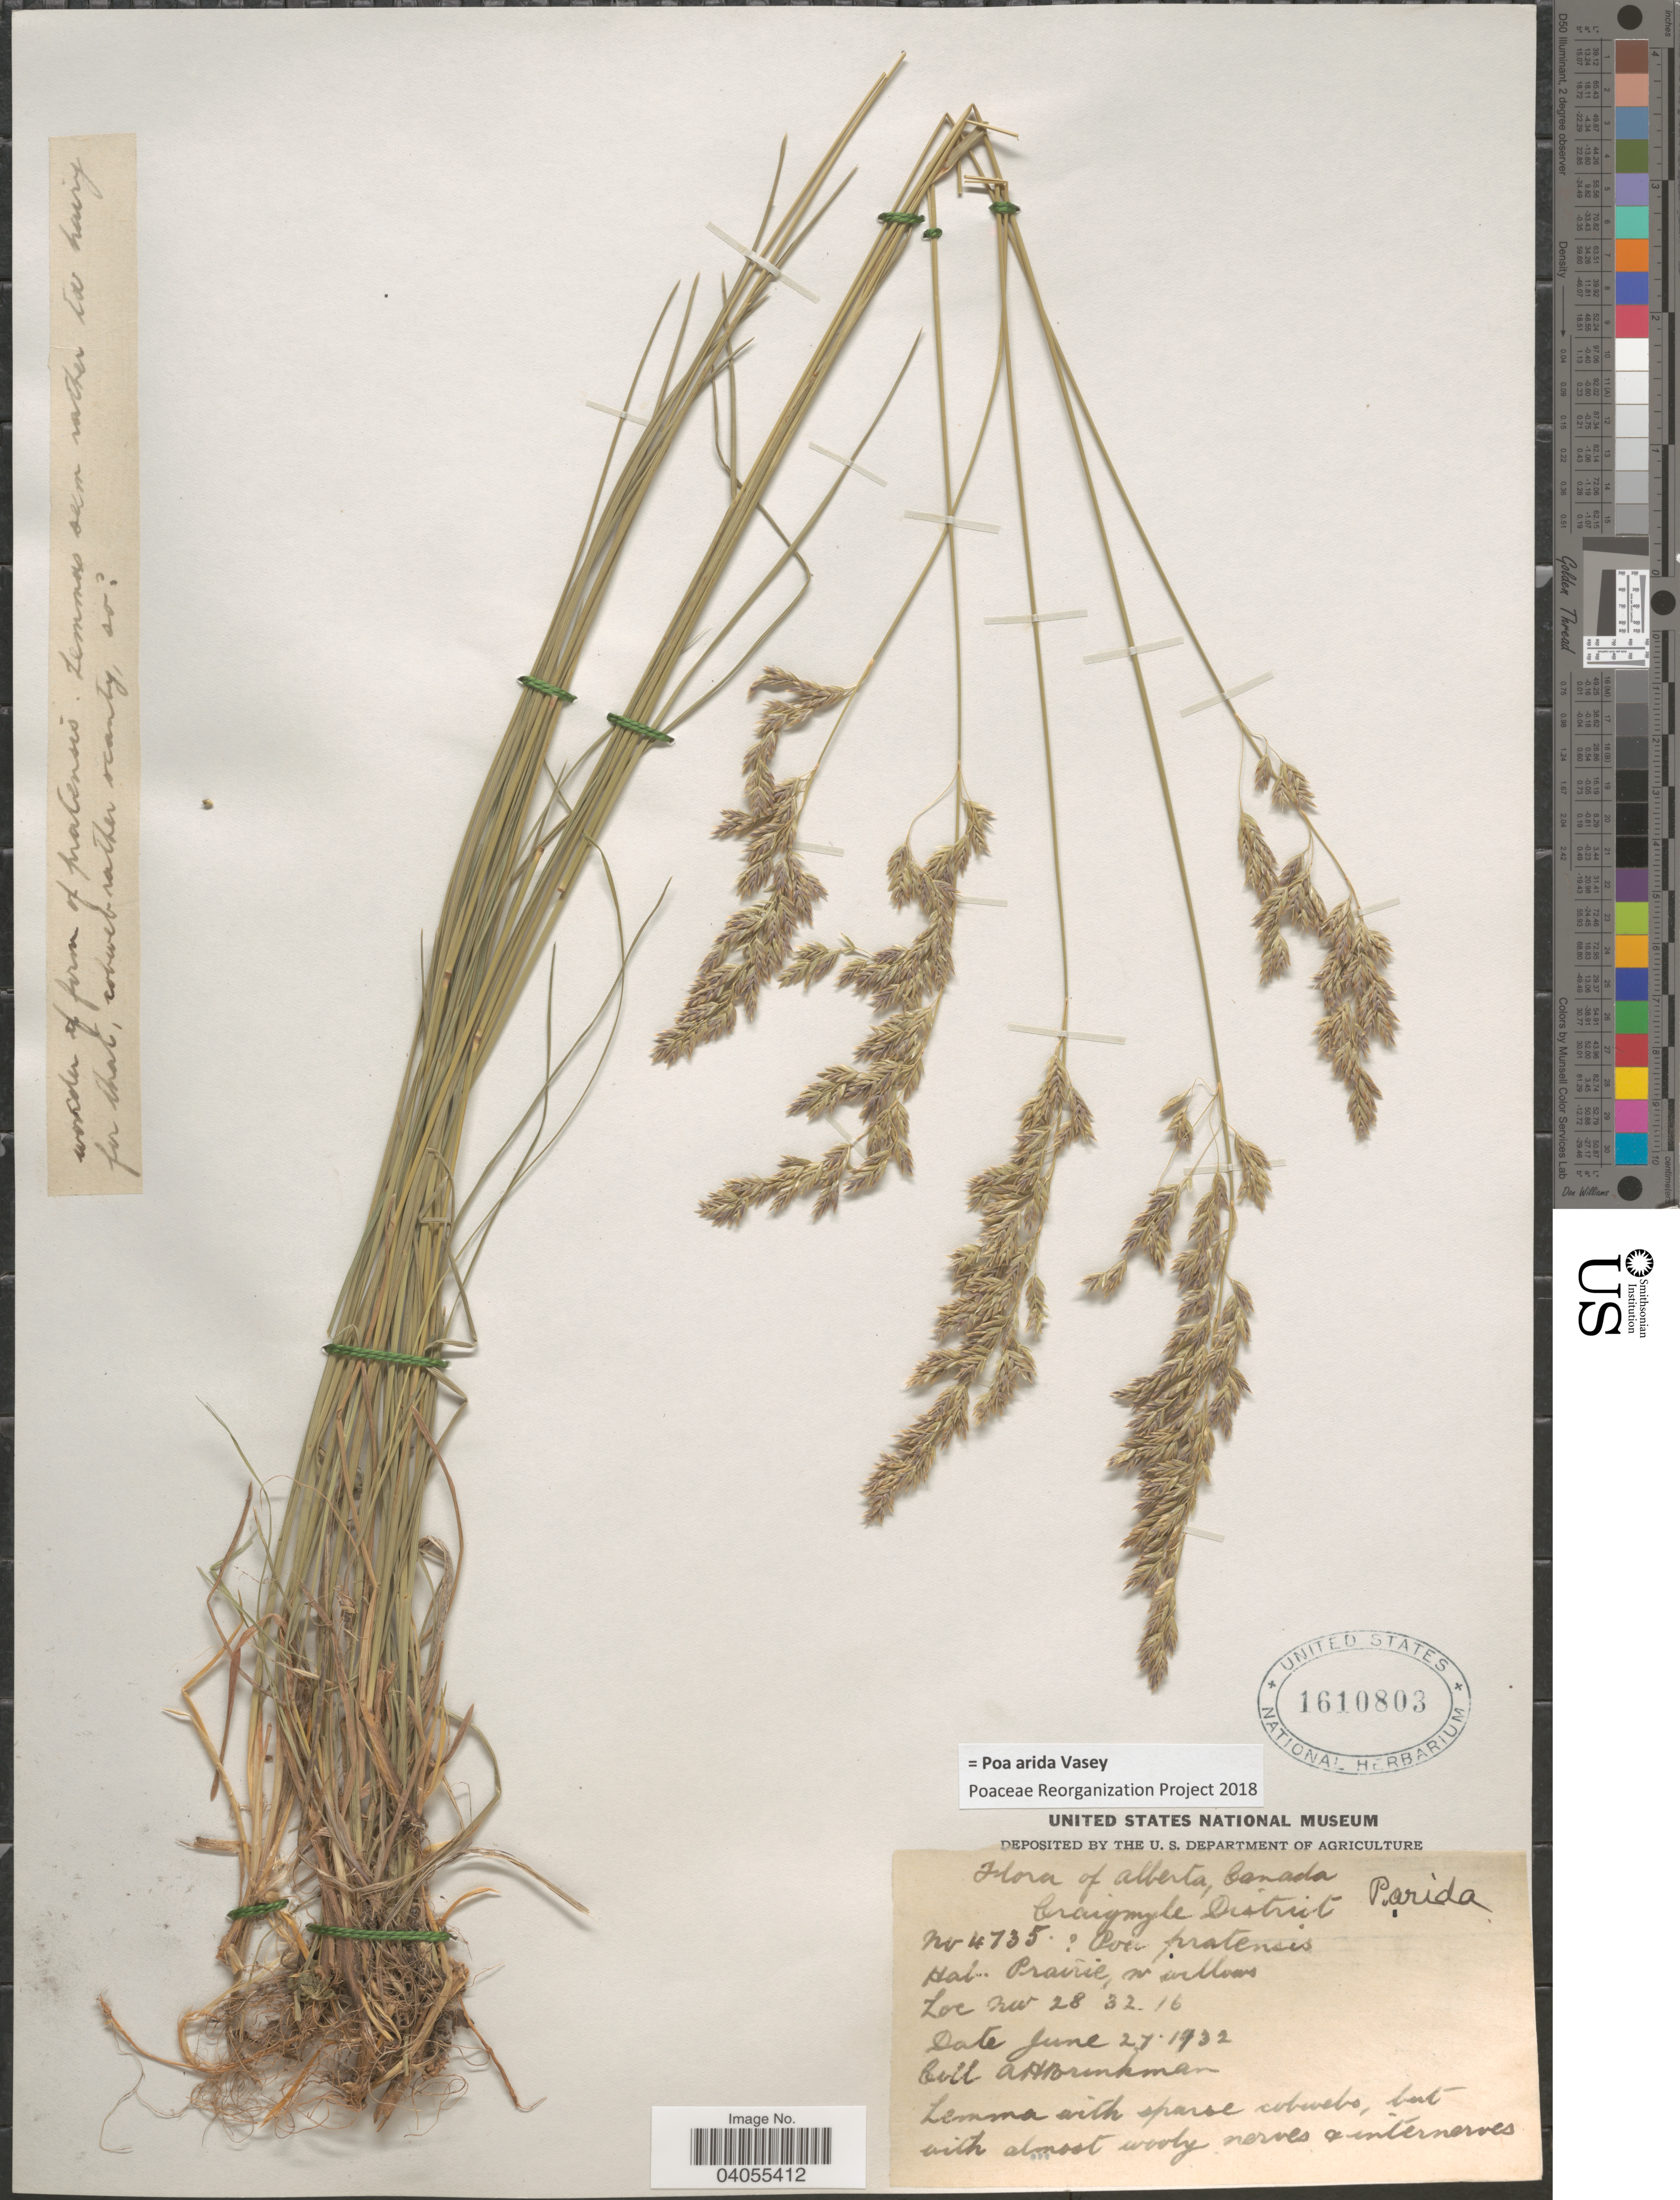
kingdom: Plantae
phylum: Tracheophyta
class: Liliopsida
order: Poales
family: Poaceae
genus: Poa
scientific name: Poa arida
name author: Vasey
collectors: A. Brinkman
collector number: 4735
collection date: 1932-06-27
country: Canada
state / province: Alberta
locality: Craigmyle District. Prairie, w willows. NW 28 23. 16.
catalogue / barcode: US 1610803